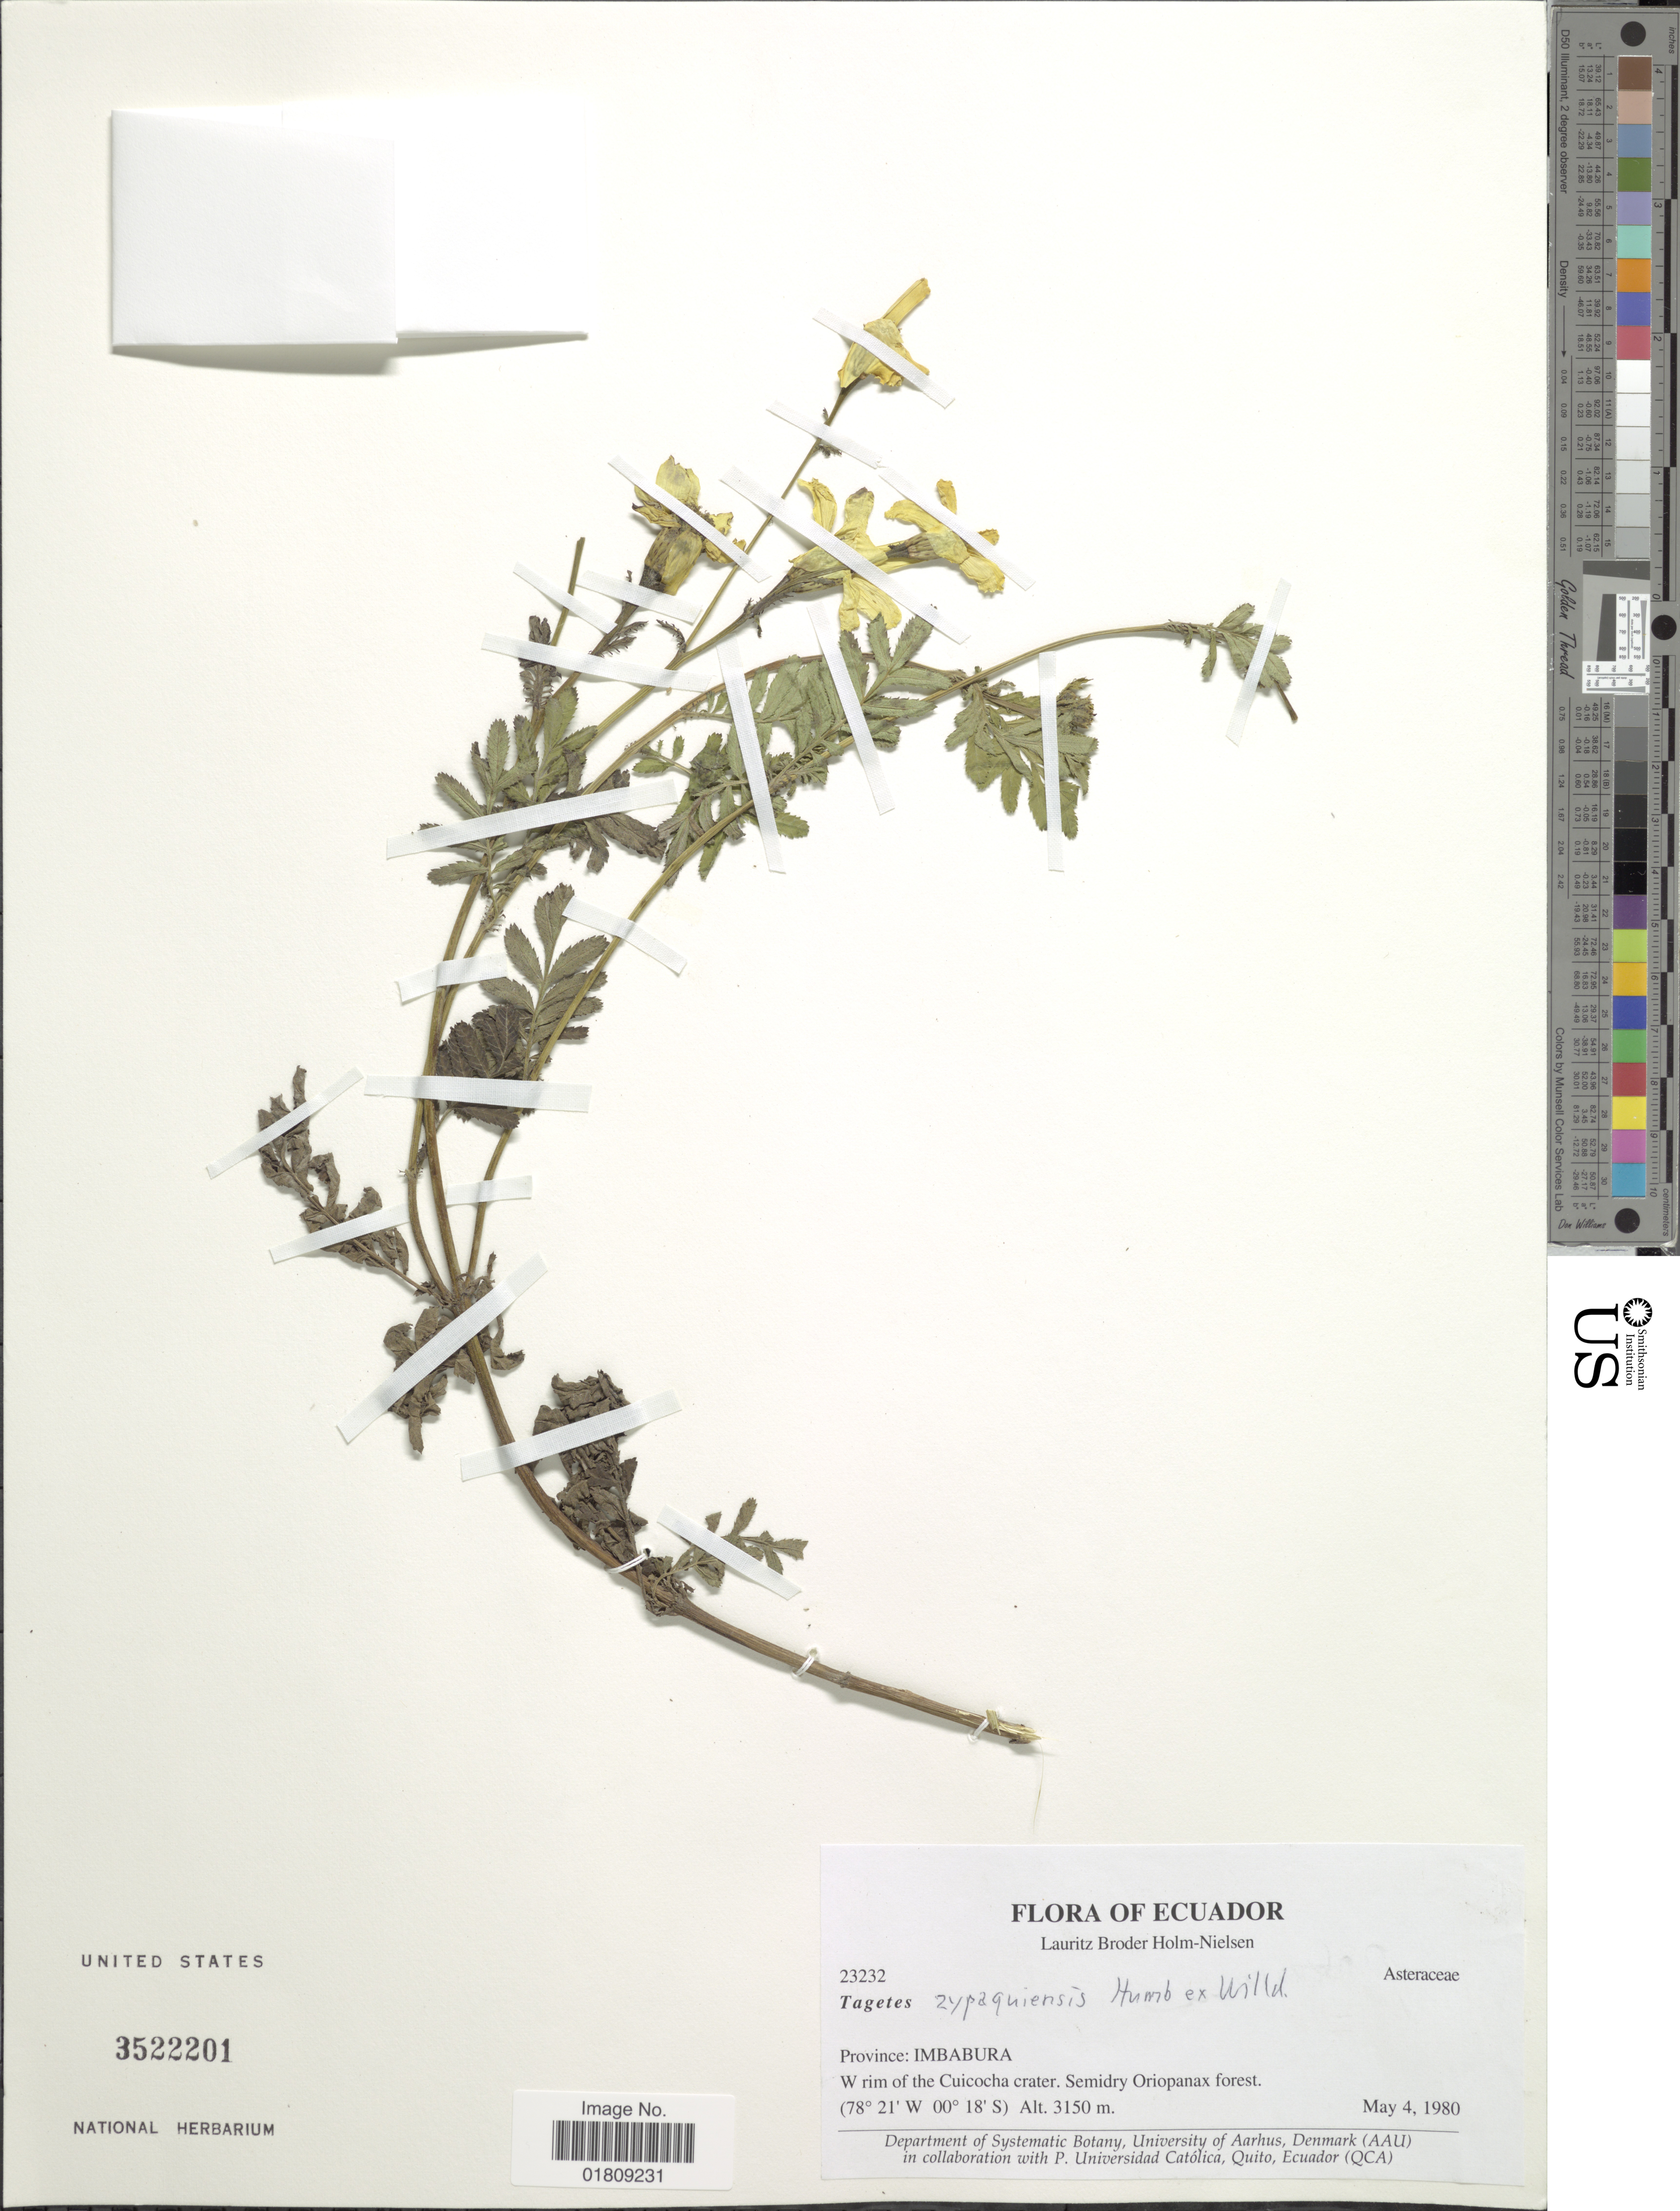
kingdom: Plantae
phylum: Tracheophyta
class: Magnoliopsida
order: Asterales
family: Asteraceae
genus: Tagetes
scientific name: Tagetes zypaquirensis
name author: Humb. & Bonpl.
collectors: L. B. Holm-Nielsen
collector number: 23232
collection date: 1980-05-04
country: Ecuador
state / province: Imbabura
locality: W rim of the Cuicocha crater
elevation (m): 3150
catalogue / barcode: US 3522201